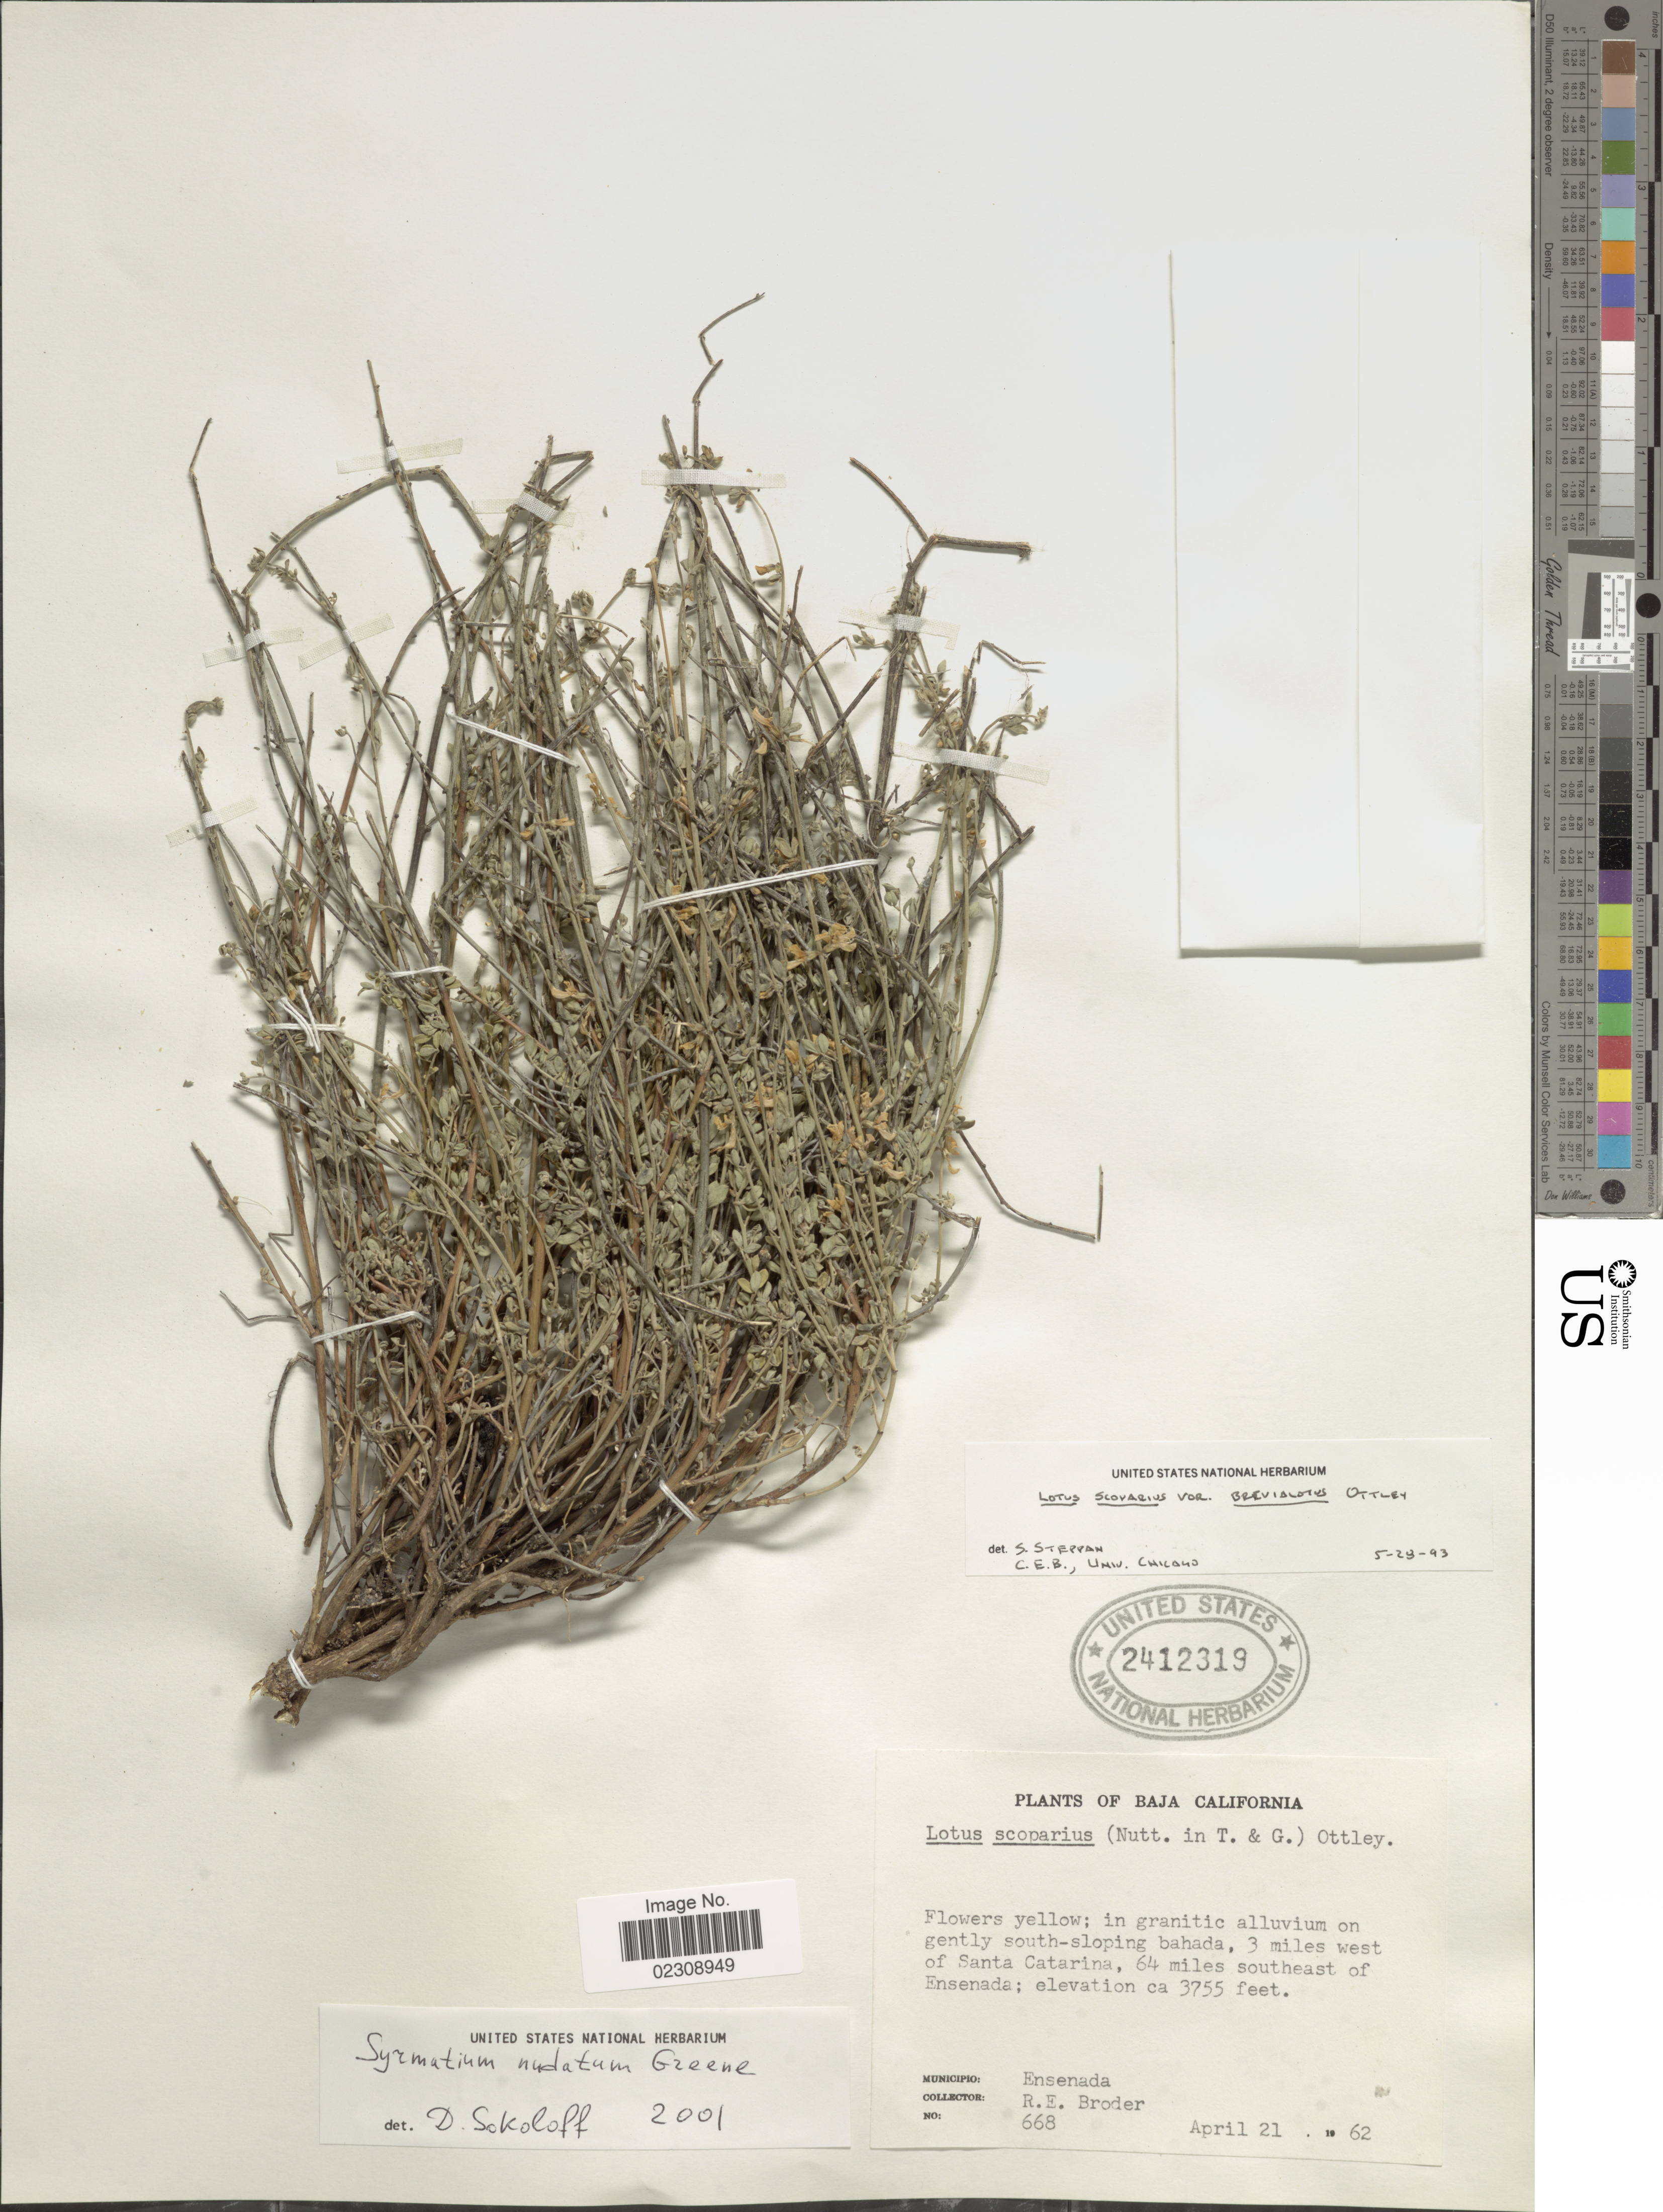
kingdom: Plantae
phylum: Tracheophyta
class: Magnoliopsida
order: Fabales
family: Fabaceae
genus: Syrmatium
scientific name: Syrmatium nudatum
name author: Greene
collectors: R. Broder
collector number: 668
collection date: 1962-04-21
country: Mexico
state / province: Baja California Norte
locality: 3 miles west of Santa Catarina, 64 miles southeast of Ensenada. Municipio: Ensenada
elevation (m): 1145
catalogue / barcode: US 2412319